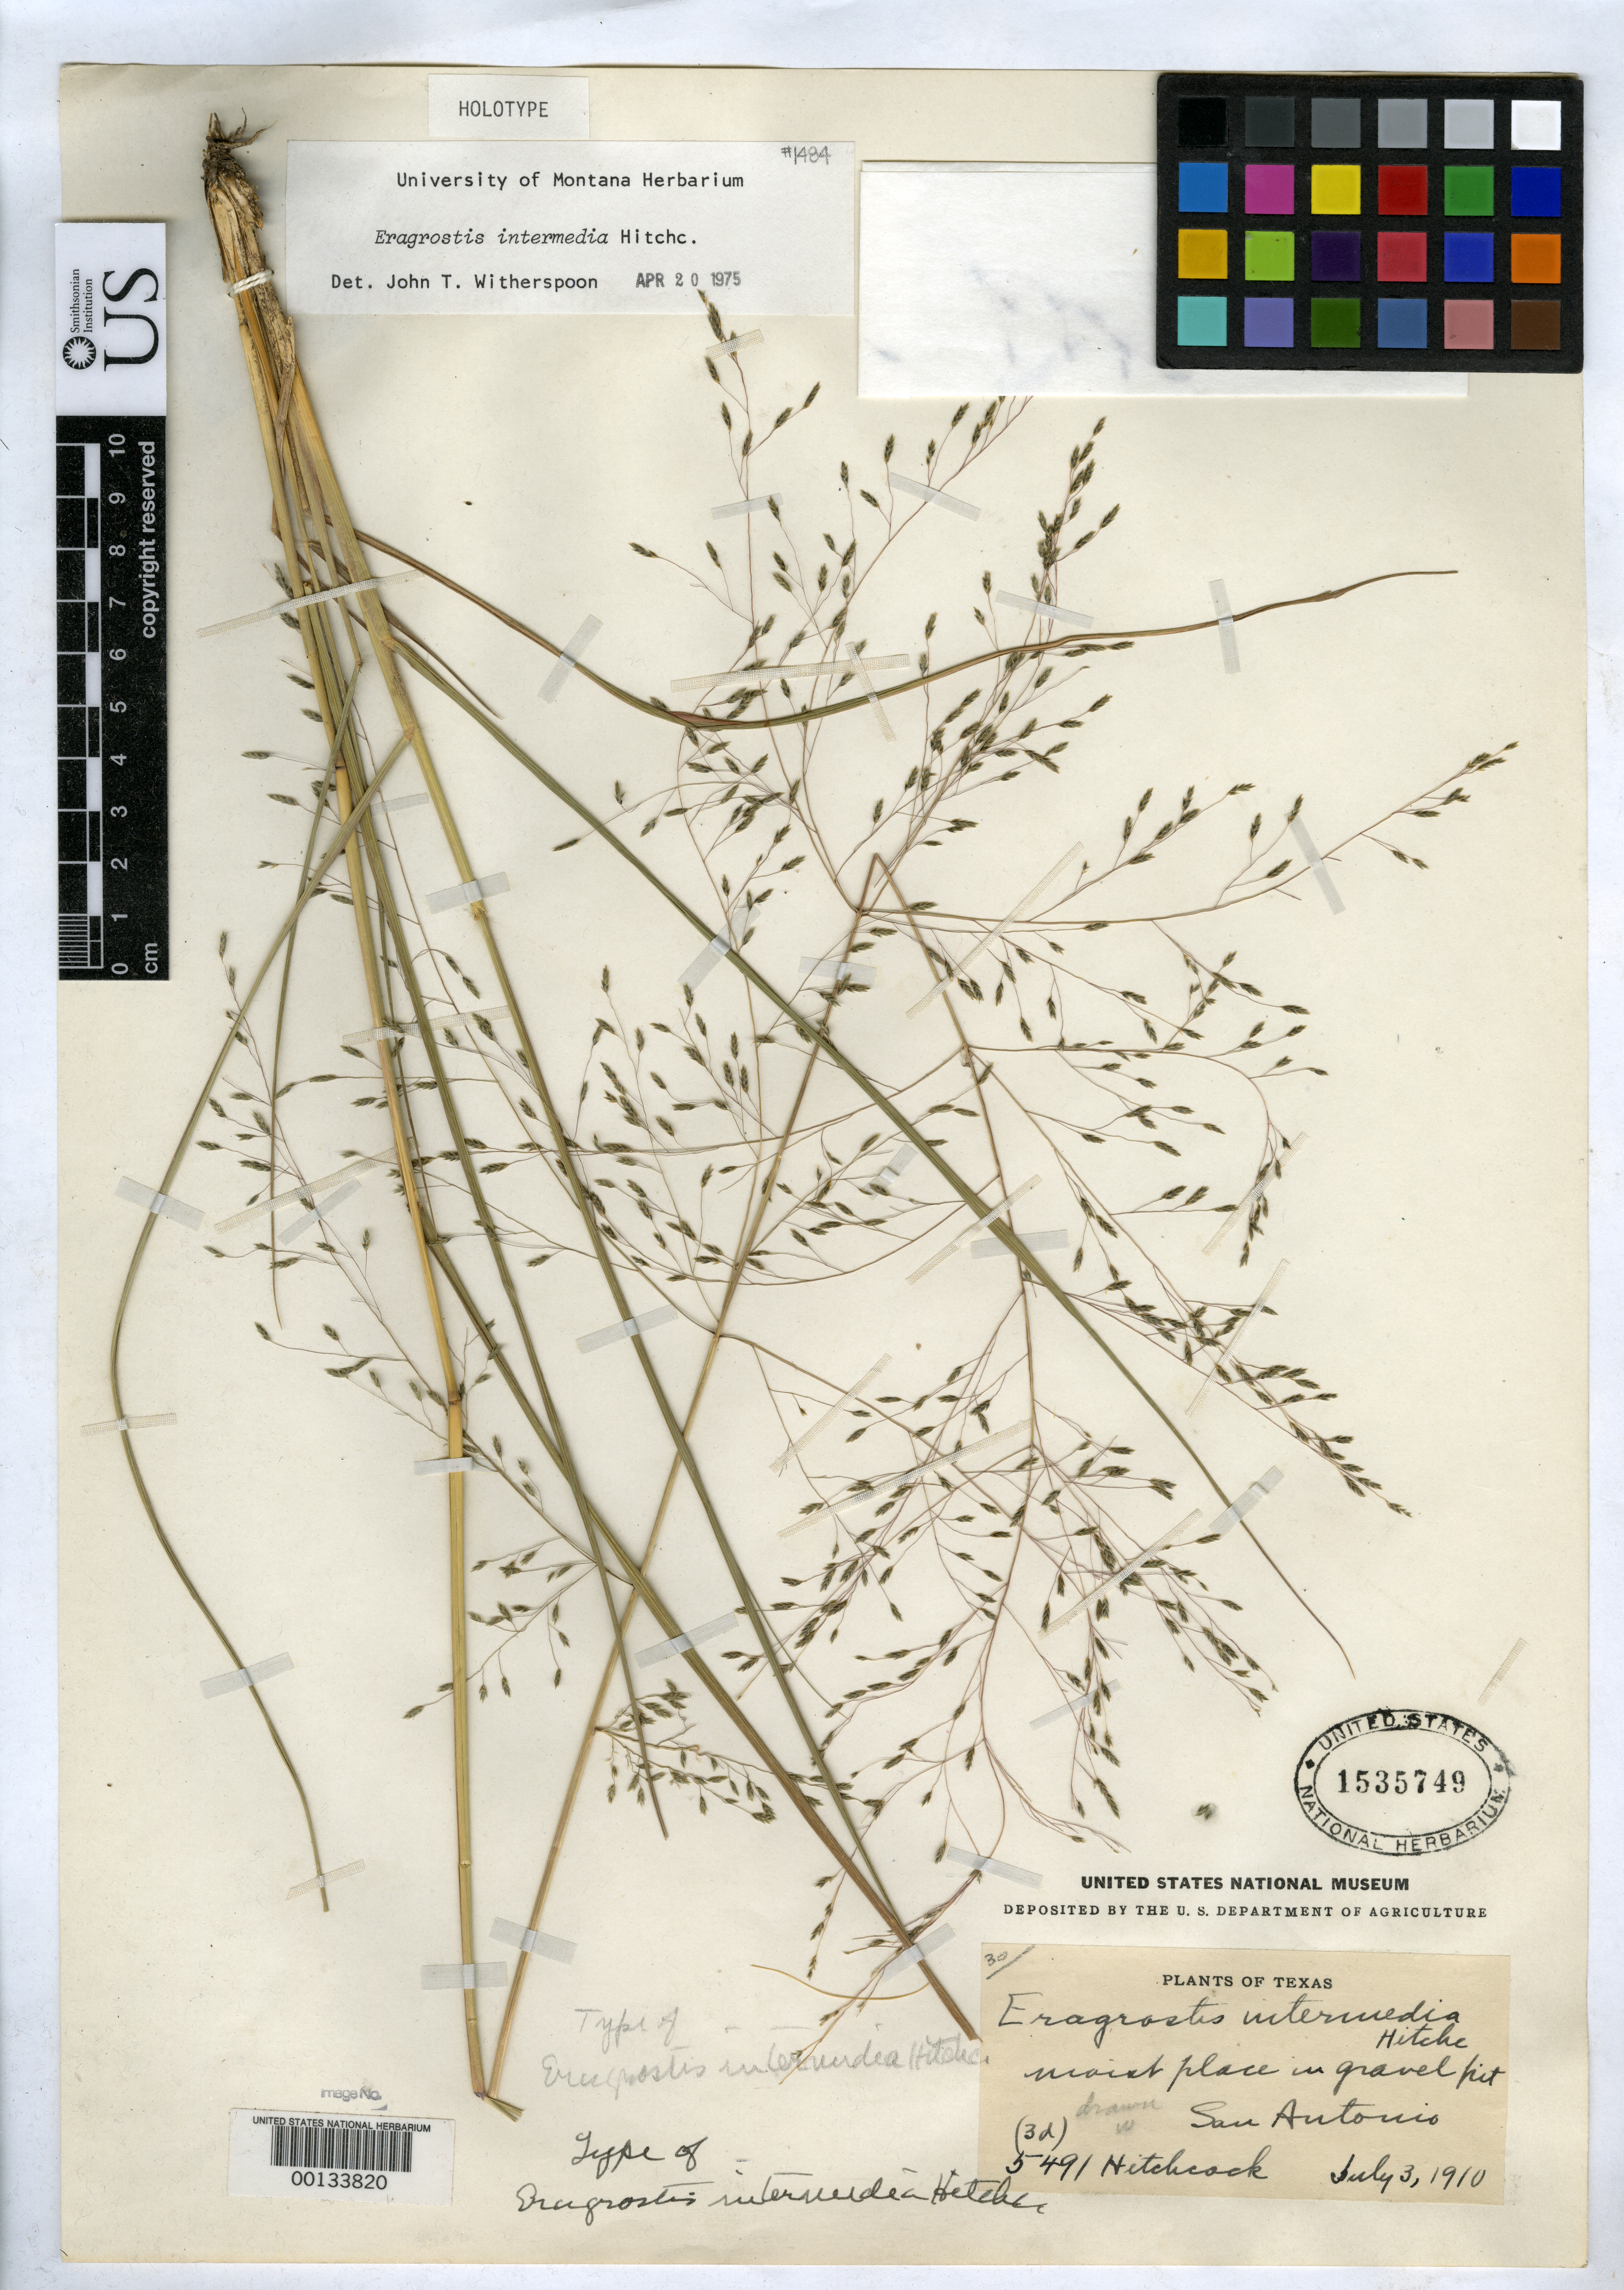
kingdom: Plantae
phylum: Tracheophyta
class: Liliopsida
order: Poales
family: Poaceae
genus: Eragrostis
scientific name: Eragrostis intermedia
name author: Hitchc.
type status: Holotype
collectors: A. S. Hitchcock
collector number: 5491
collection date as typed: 03 Jul 1910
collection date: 1910-07-03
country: United States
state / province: Texas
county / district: Bexar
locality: Near San Antonio.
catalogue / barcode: US 1535749